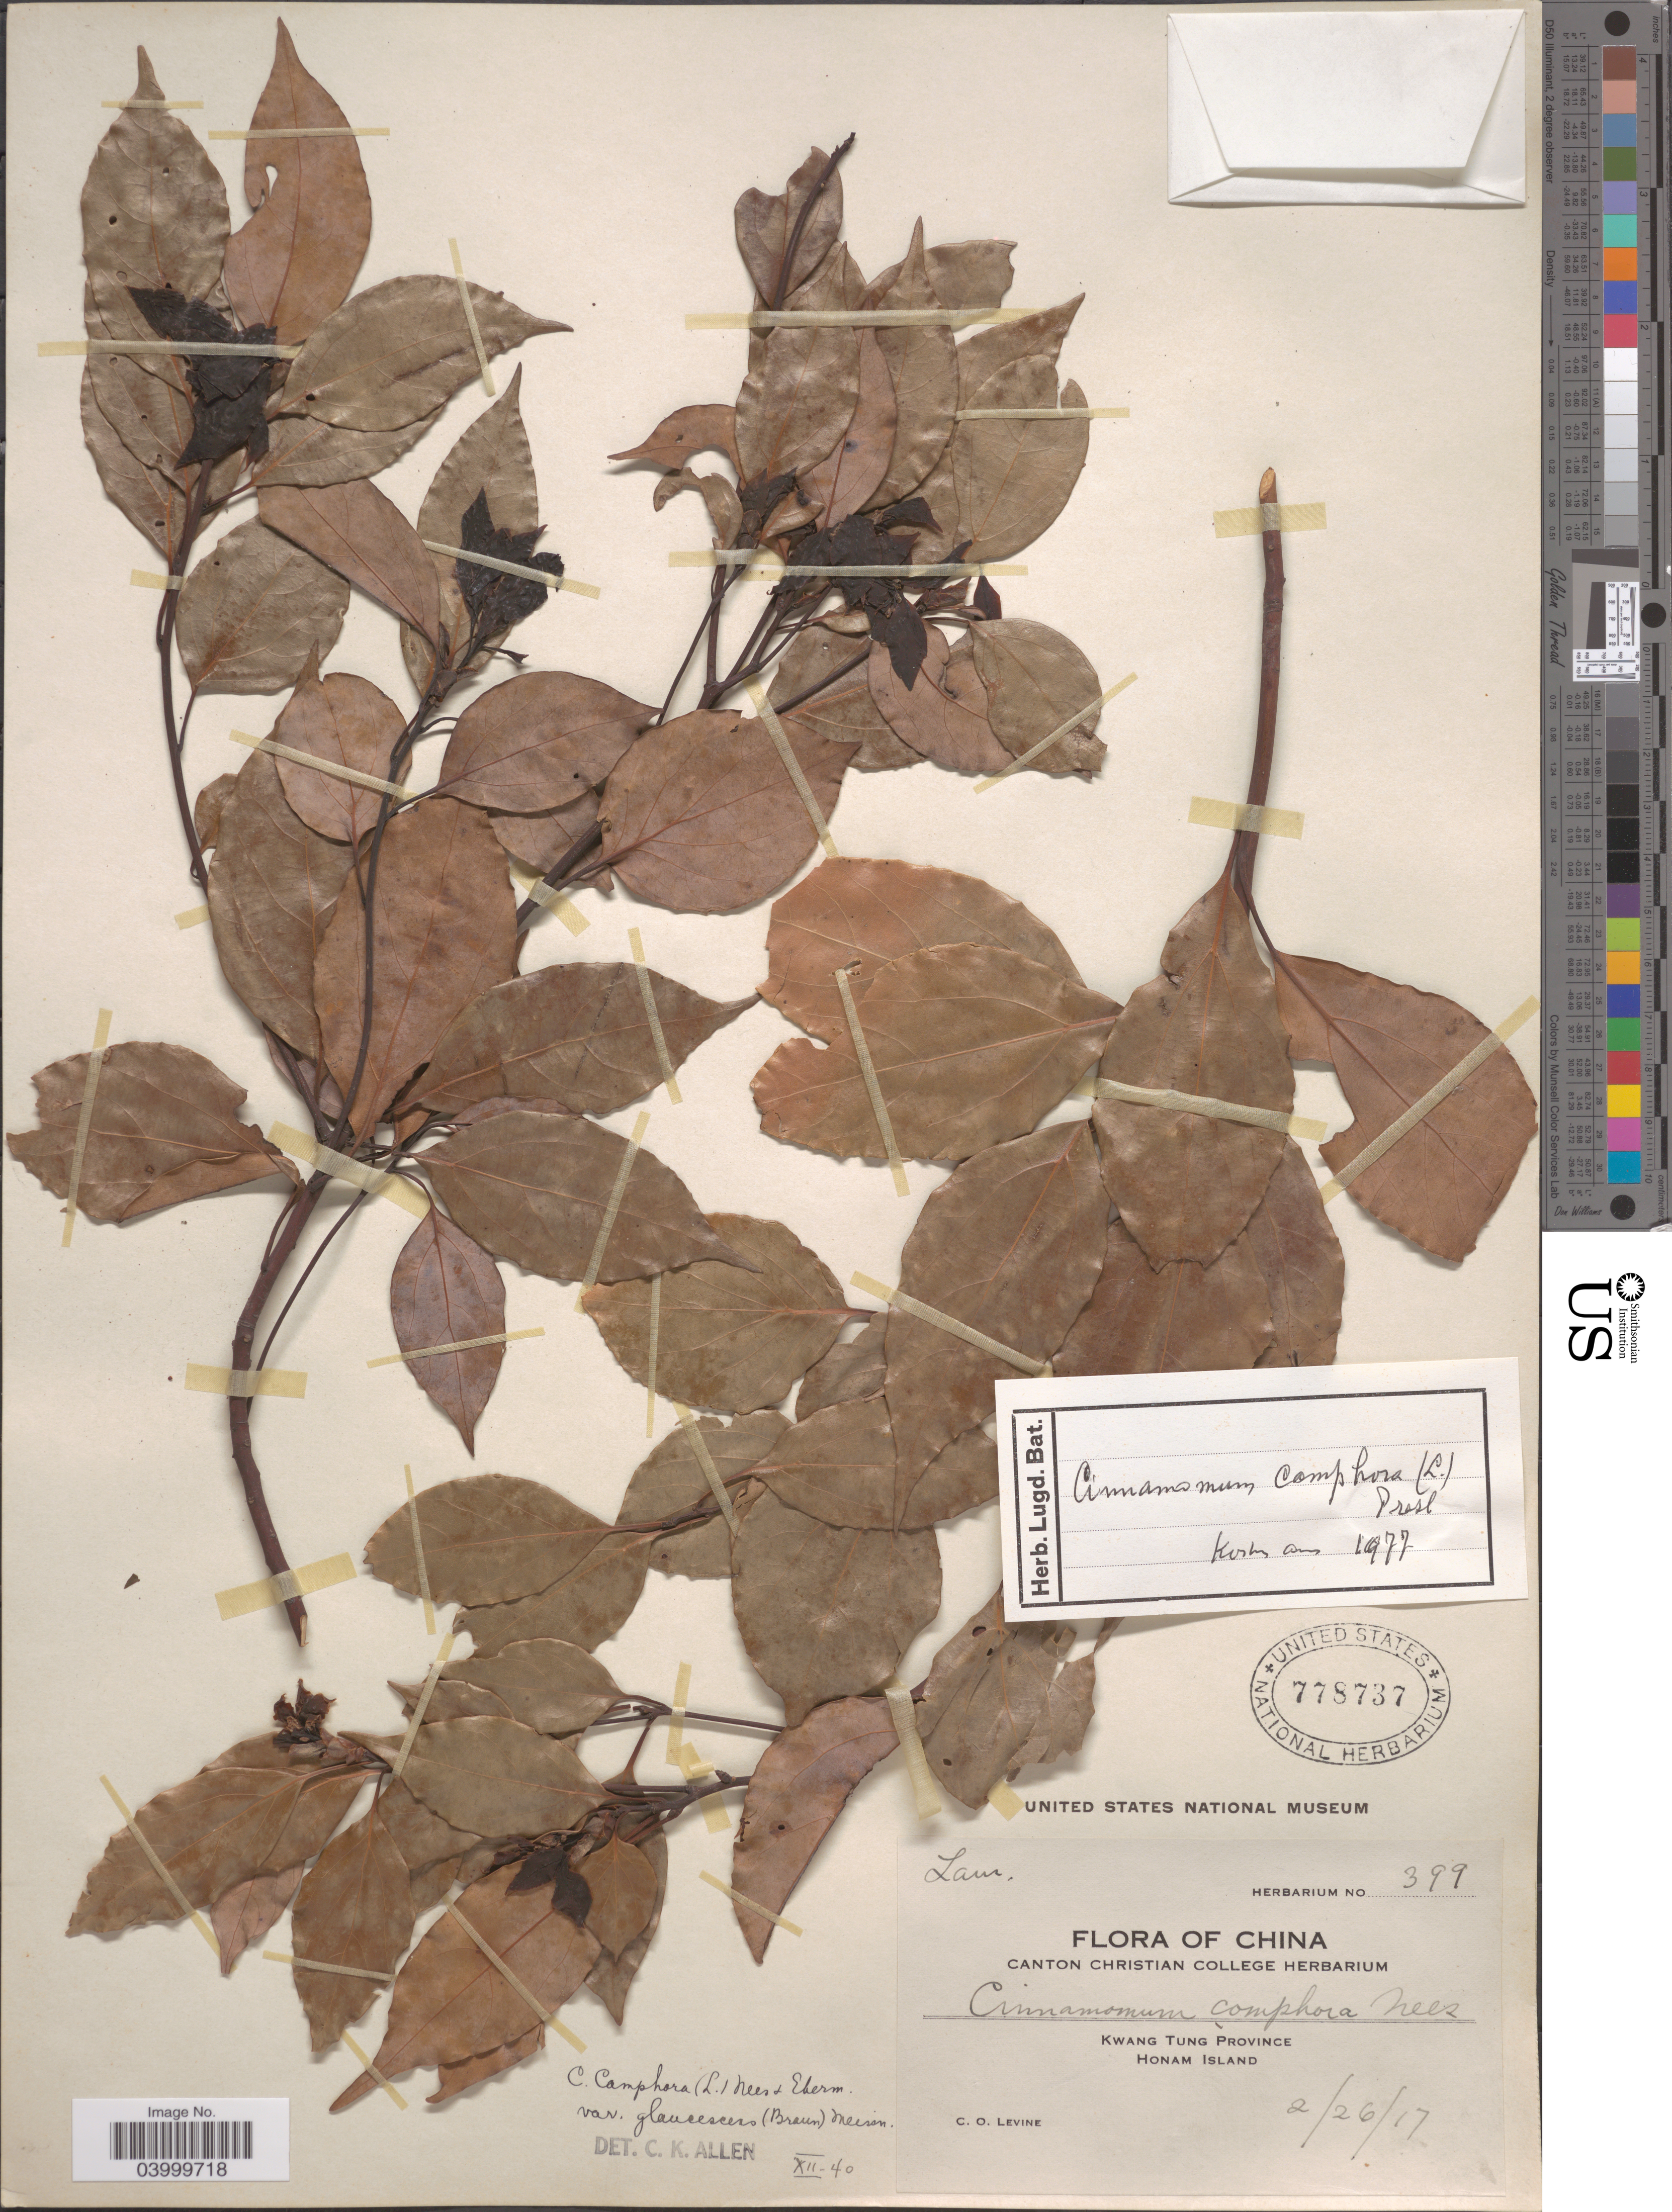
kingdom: Plantae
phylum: Tracheophyta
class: Magnoliopsida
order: Laurales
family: Lauraceae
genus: Cinnamomum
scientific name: Cinnamomum camphora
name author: (L.) J. Presl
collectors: C. O. Levine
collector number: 399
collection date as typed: Transcribed d/m/y: 26/2/17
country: China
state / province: Guangdong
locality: Kwang Tung Province. Honam Island.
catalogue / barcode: US 778737